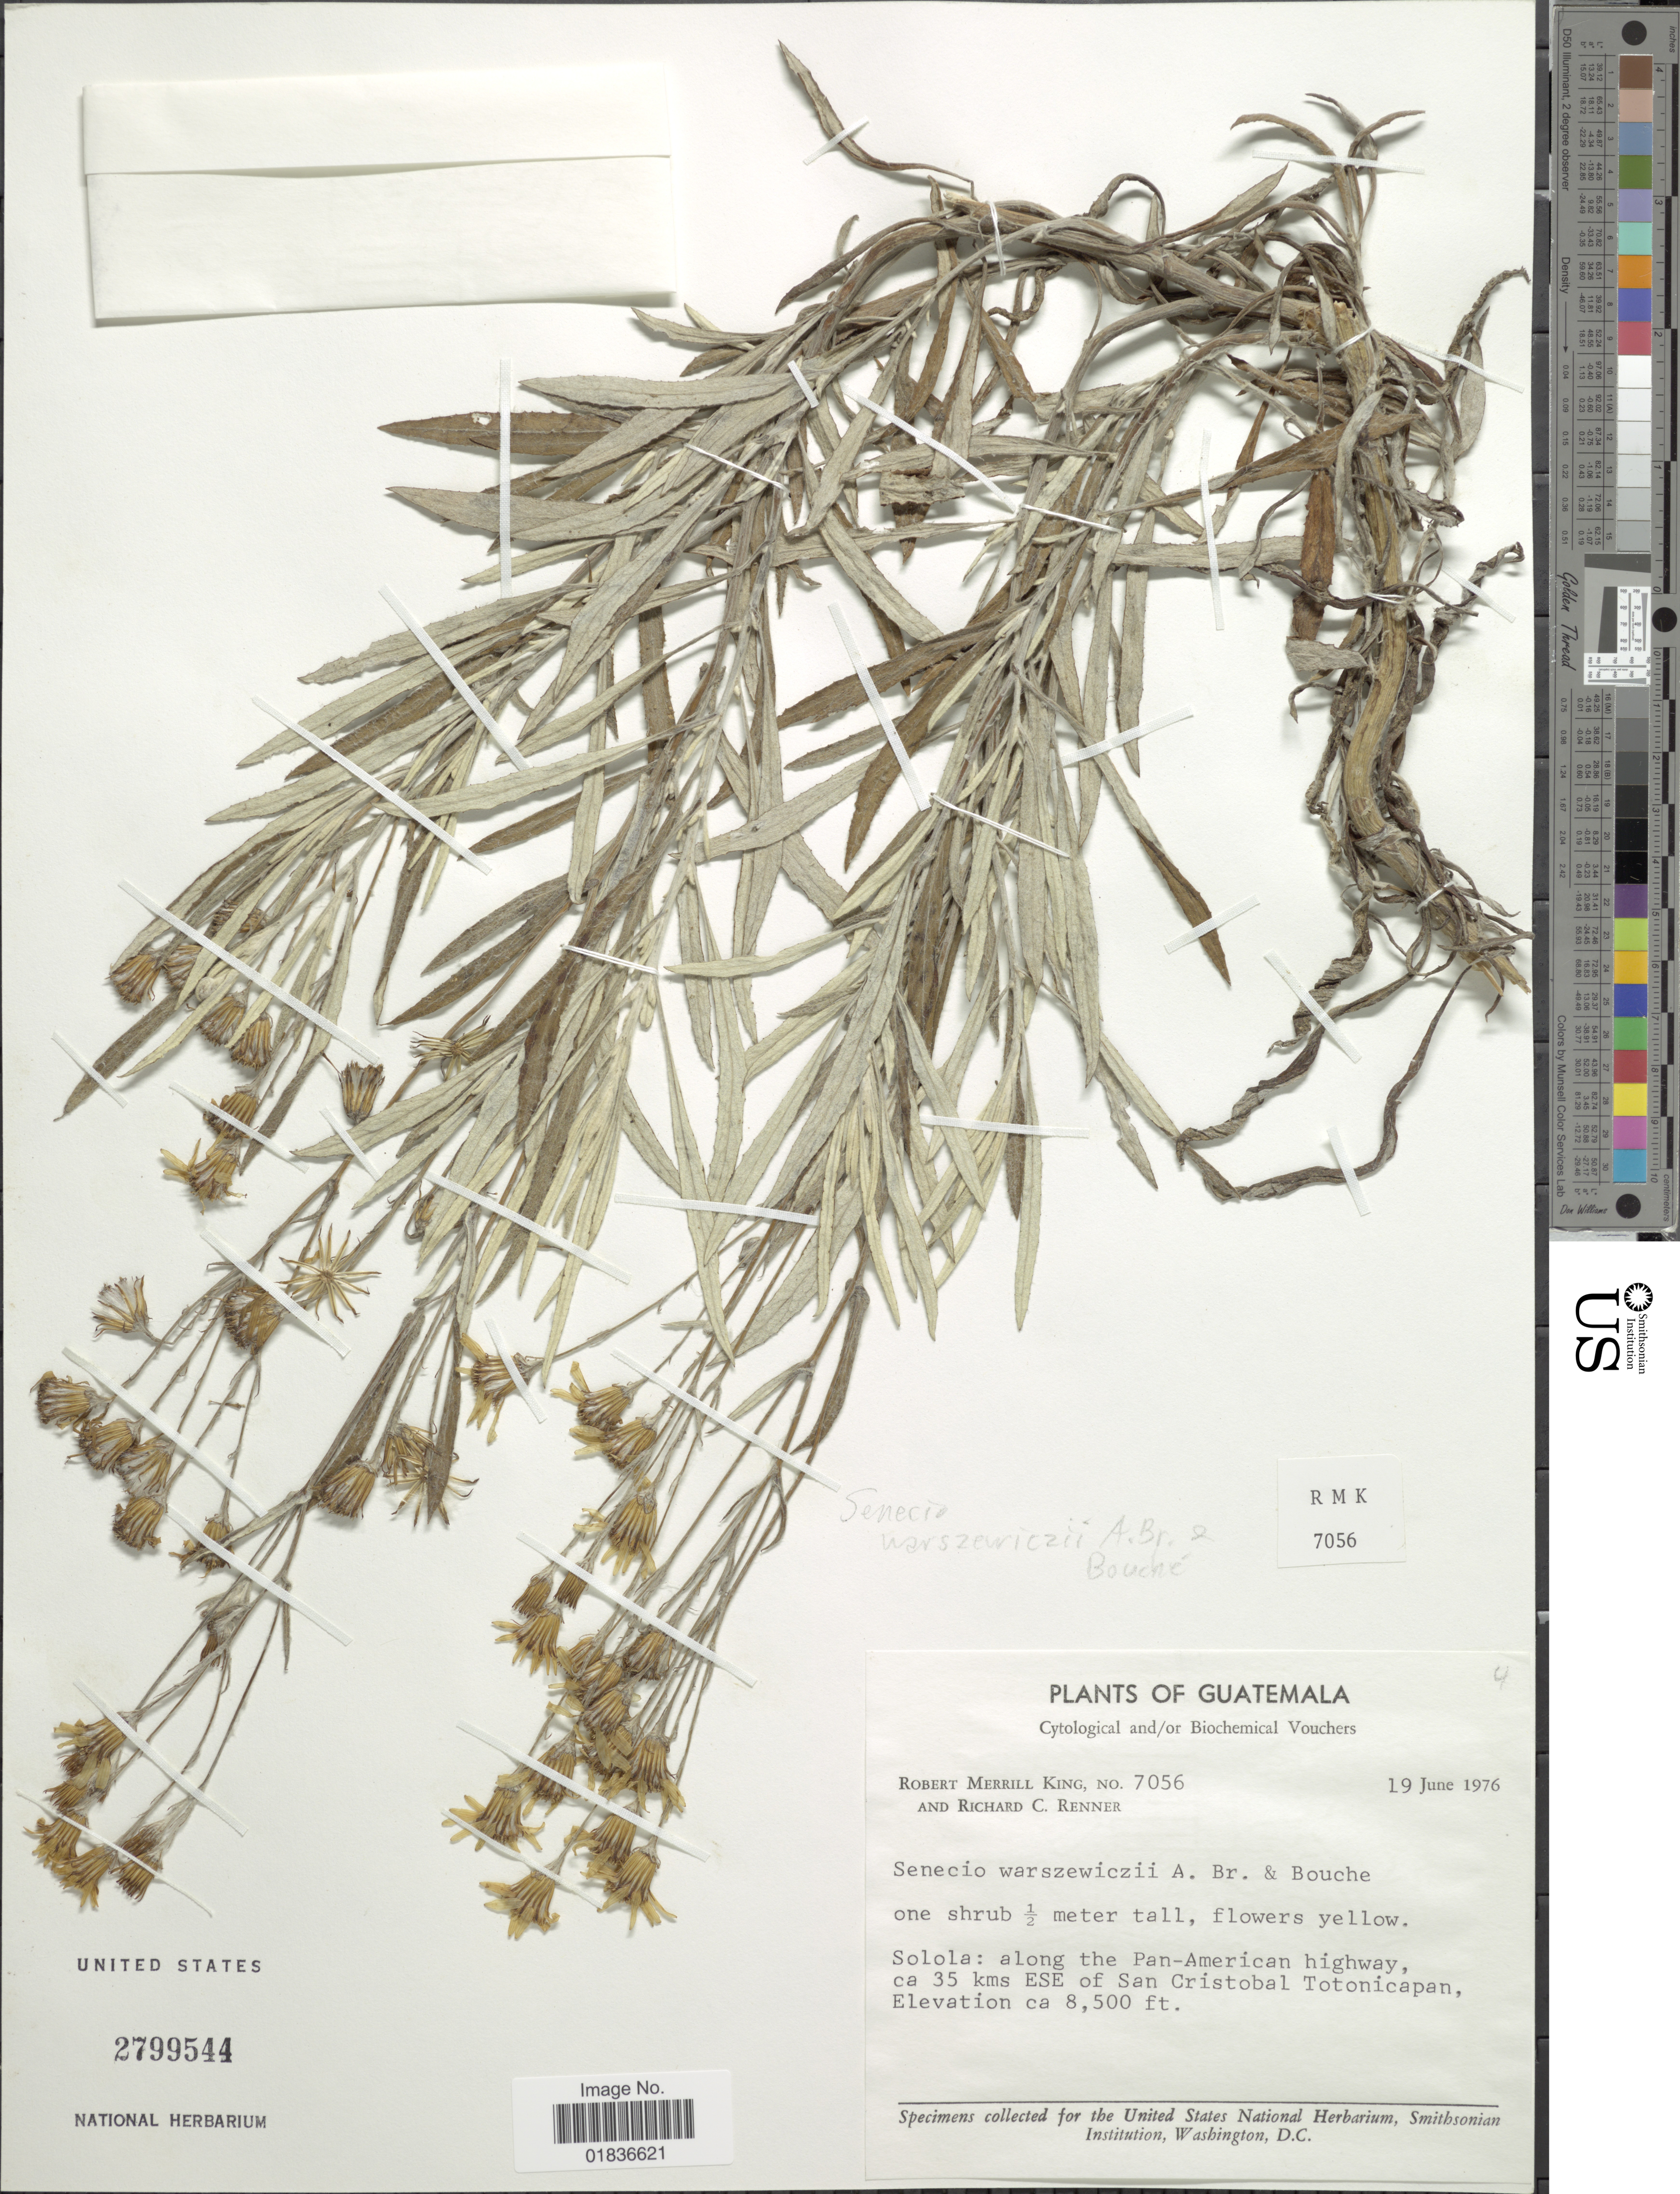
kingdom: Plantae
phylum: Tracheophyta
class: Magnoliopsida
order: Asterales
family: Asteraceae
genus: Senecio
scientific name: Senecio warszewiczii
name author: A. Braun & Bouché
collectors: R. M. King & R. C. Renner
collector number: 7056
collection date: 1976-06-19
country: Guatemala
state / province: Sololá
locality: Solola: along the pan-American hgihway, ca 35 kms ESE of San Cristobal Totonicapan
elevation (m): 2591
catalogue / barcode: US 2799544